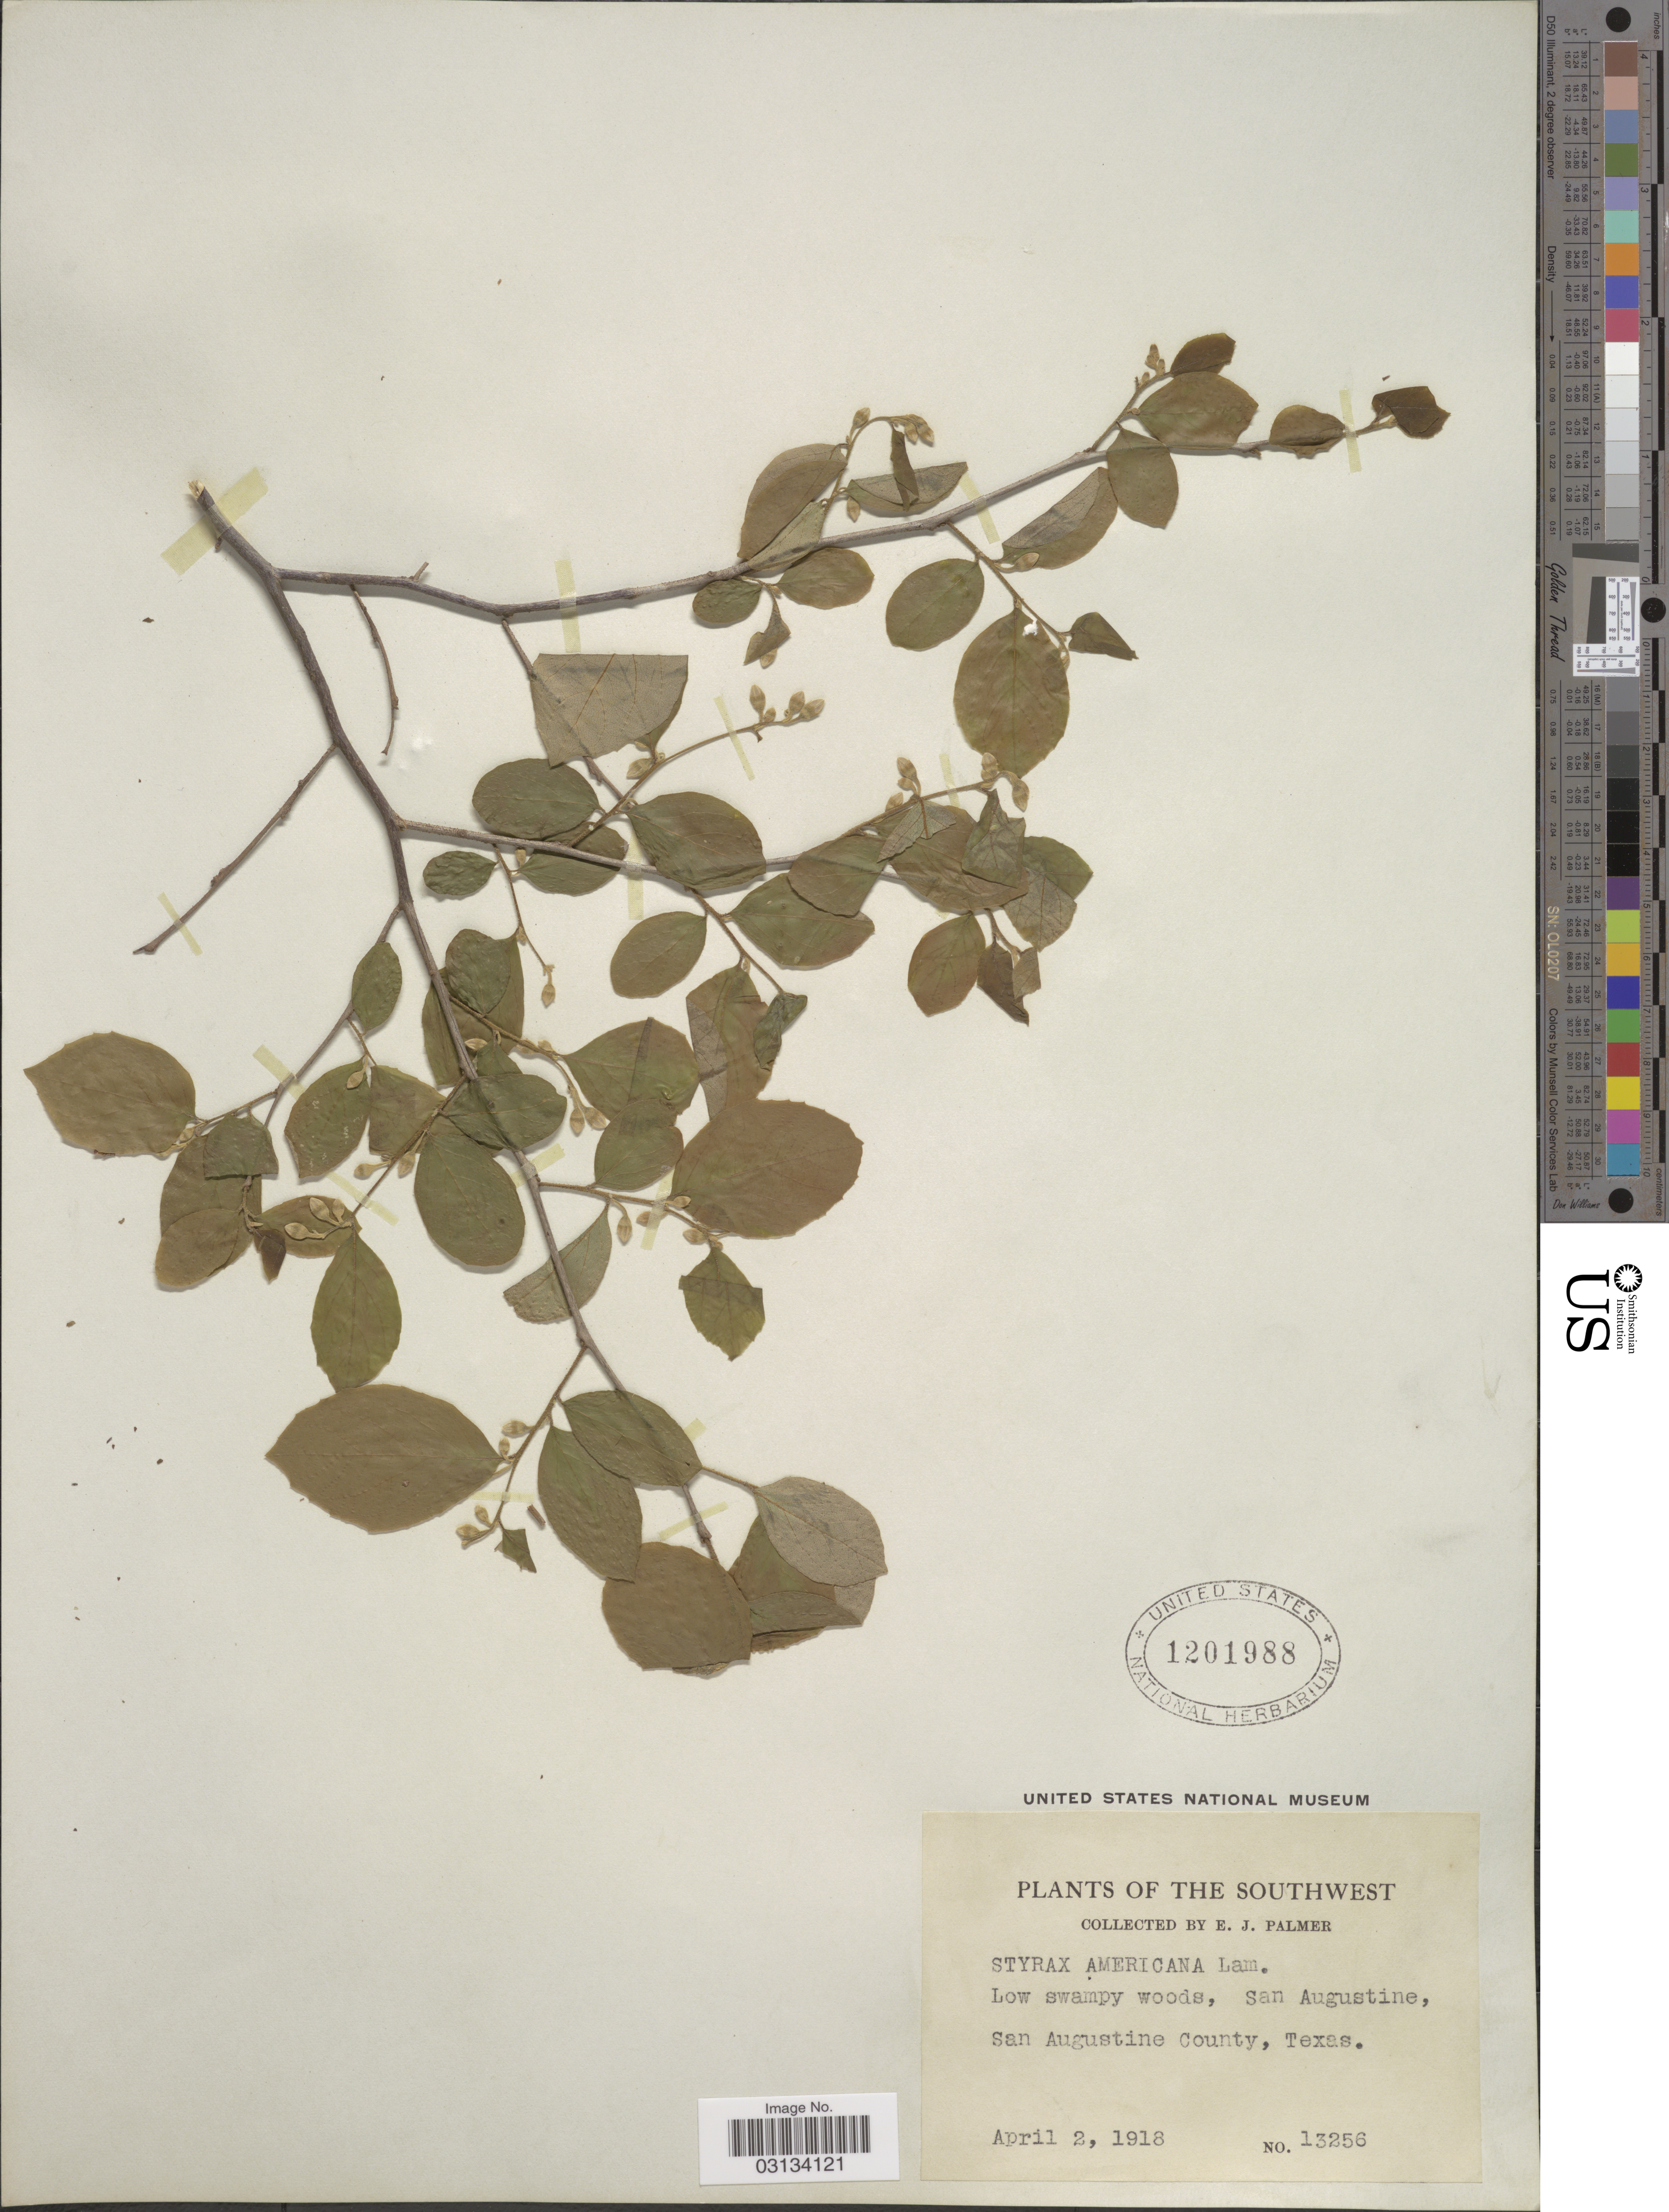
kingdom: Plantae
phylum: Tracheophyta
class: Magnoliopsida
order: Ericales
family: Styracaceae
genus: Styrax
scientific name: Styrax americanus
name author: Lam.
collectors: E. J. Palmer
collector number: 13256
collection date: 1918-04-02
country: United States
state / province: Texas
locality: The Southwest. San Augustine, San Augustine County.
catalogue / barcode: US 1201988